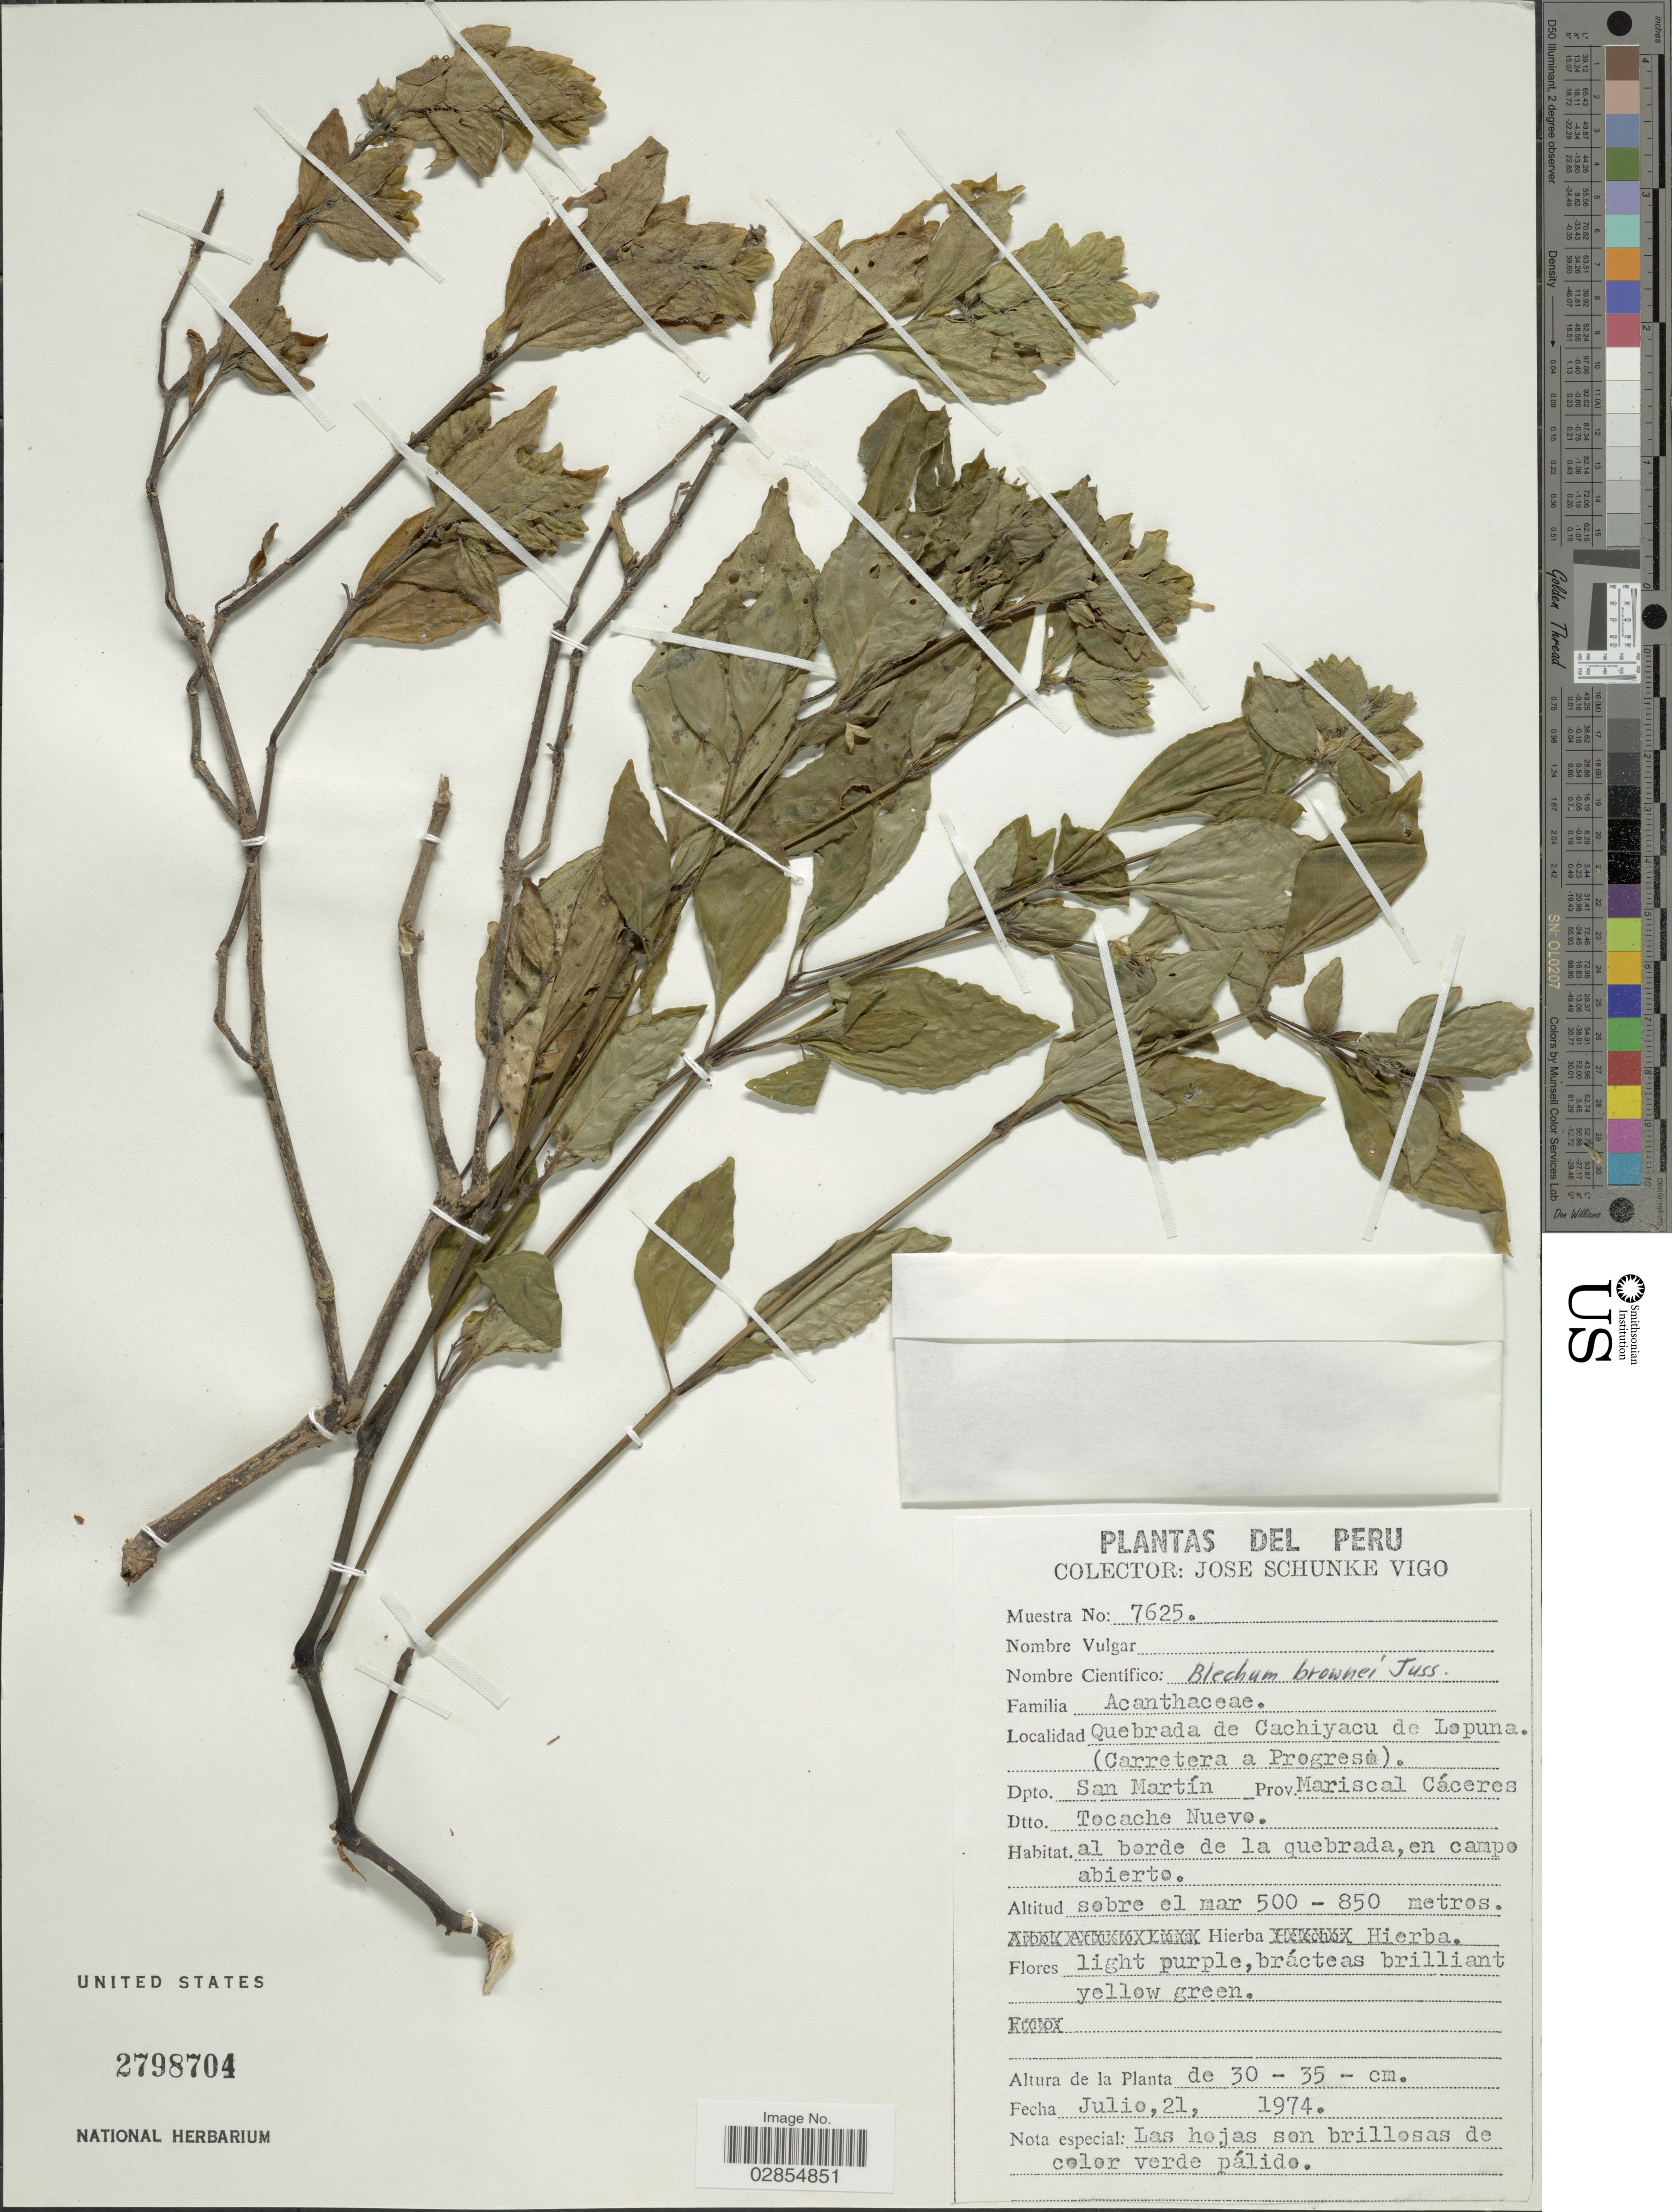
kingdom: Plantae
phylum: Tracheophyta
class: Magnoliopsida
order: Lamiales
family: Acanthaceae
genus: Blechum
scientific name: Blechum brownei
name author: Juss.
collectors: J. Schunke Vigo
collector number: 7625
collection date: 1974-07-21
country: Peru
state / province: San Martín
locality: Quebrada de Cachiyacu de Lepuna. (Carretera a Progresó). Dpto. San Martín. Prov. Mariscal Cáceres. Dtto. Tocache Nuevo.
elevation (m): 500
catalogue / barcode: US 2798704